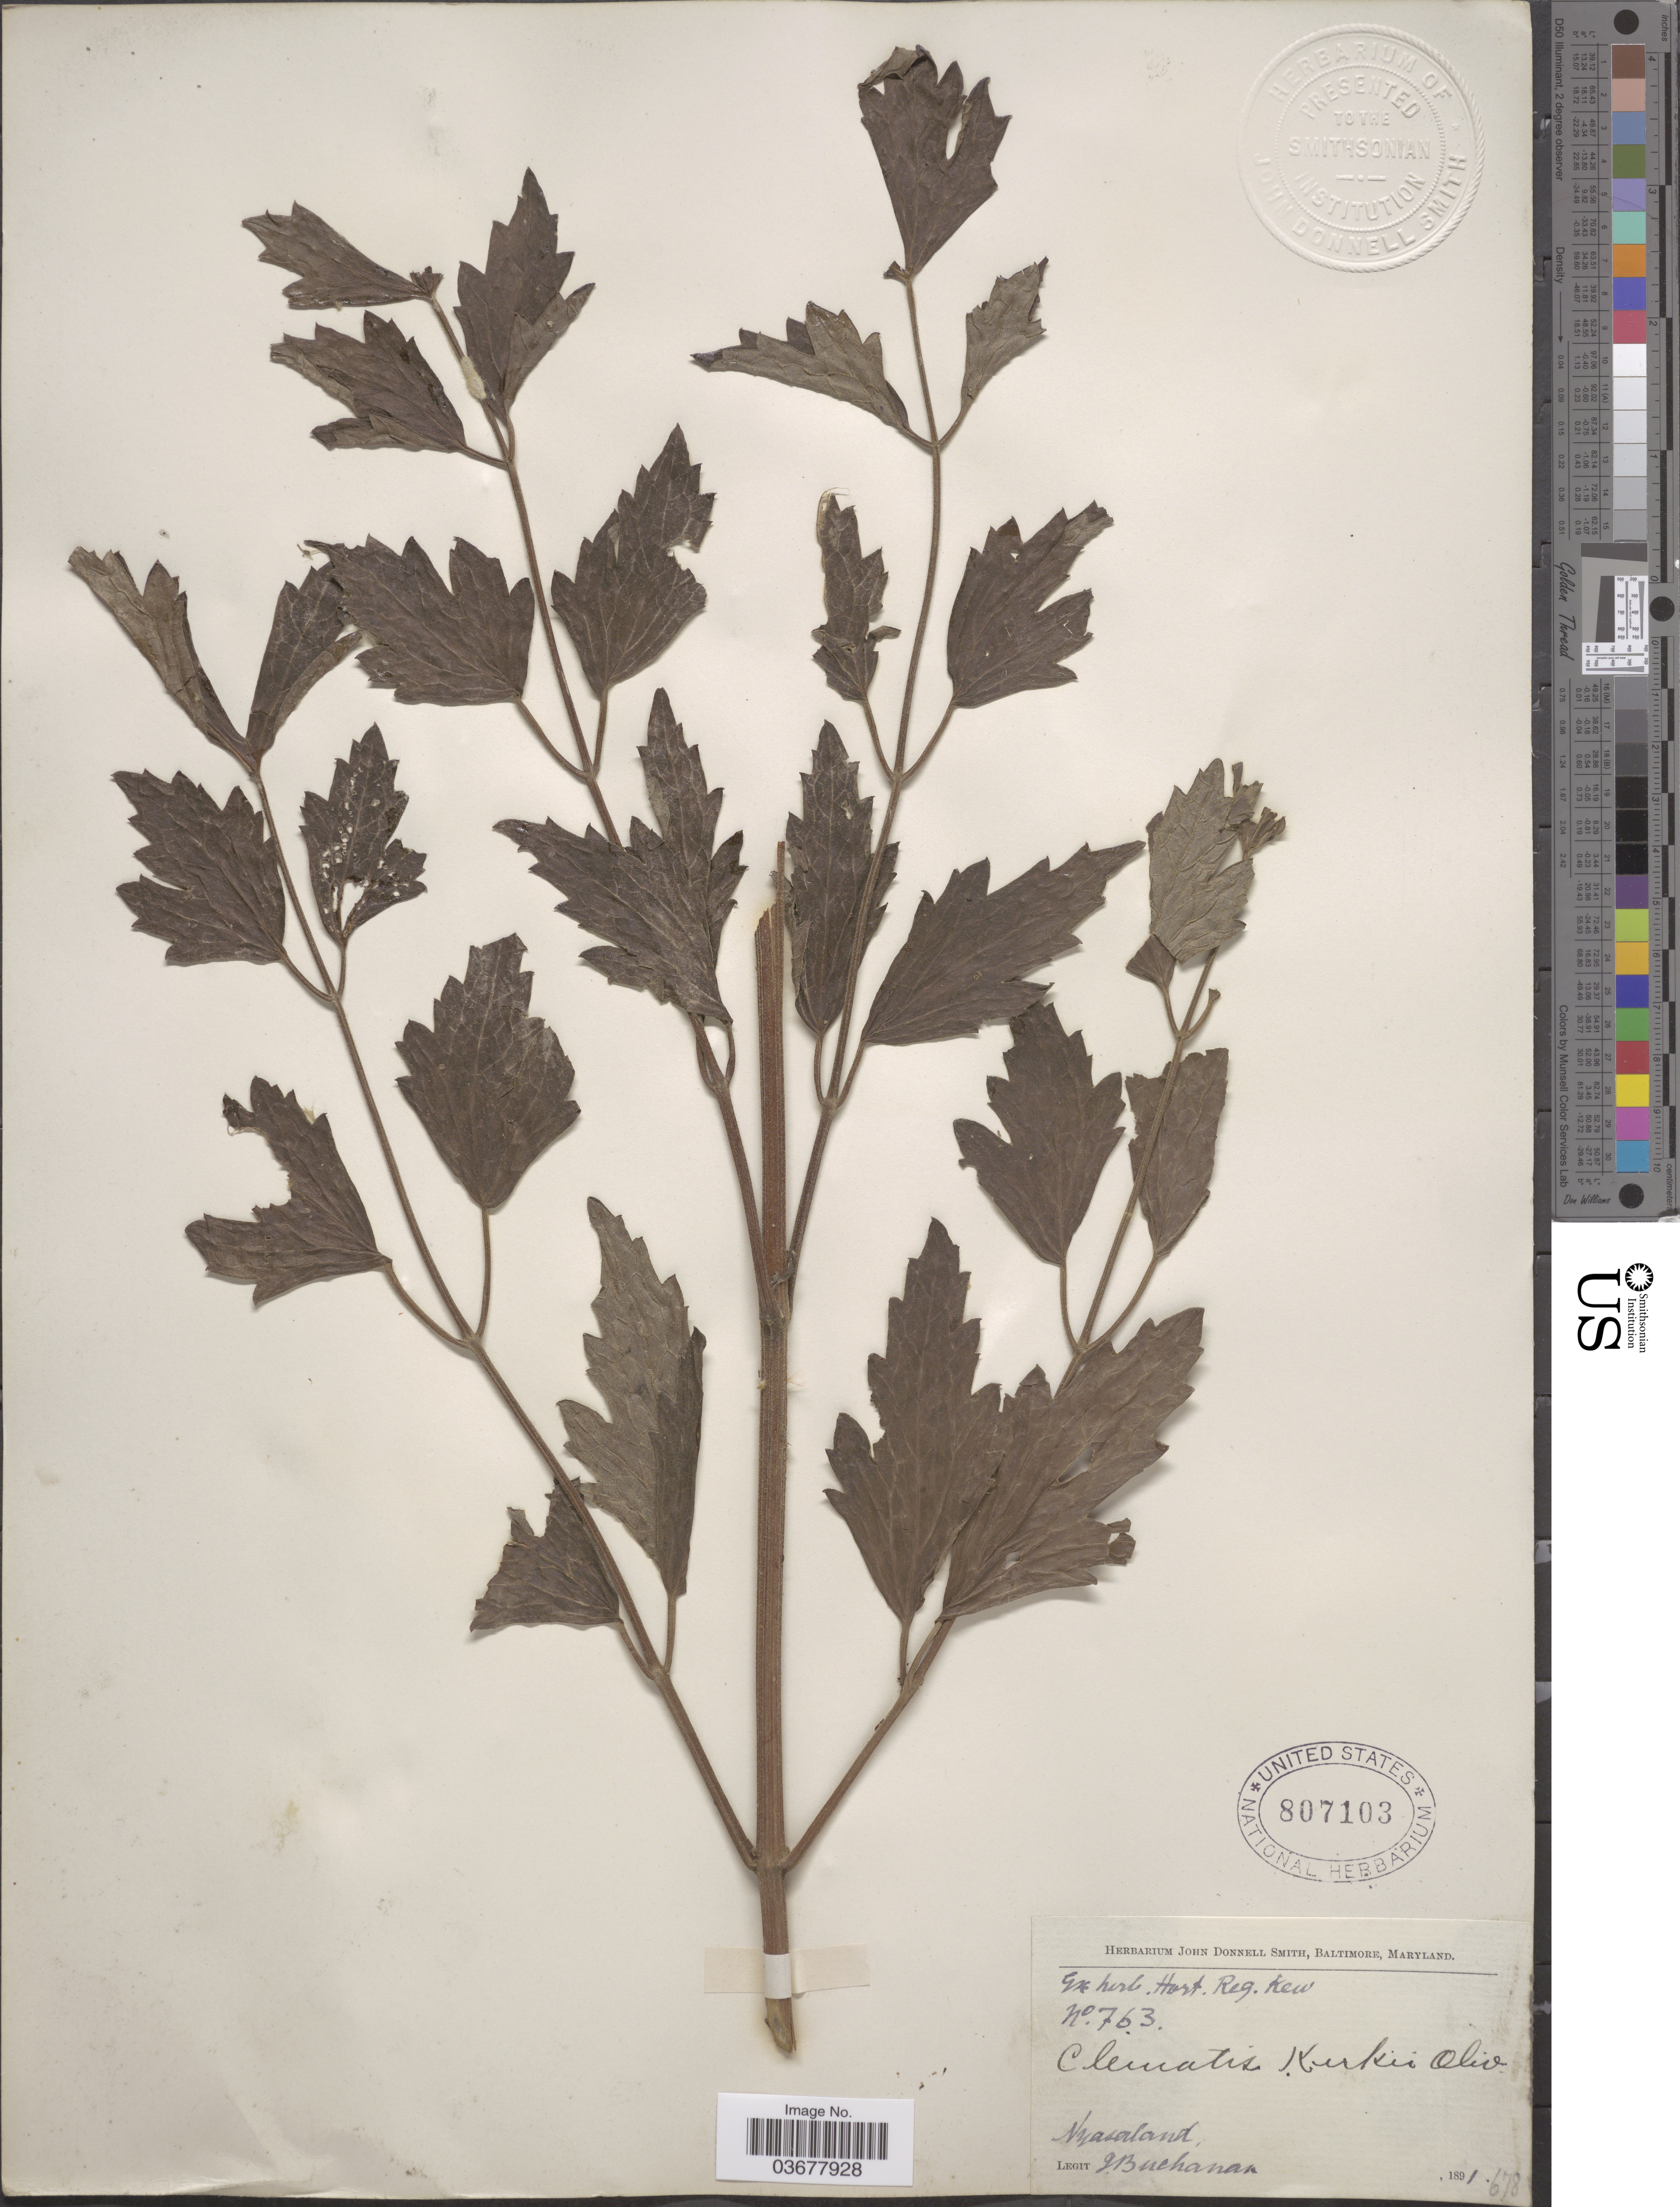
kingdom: Plantae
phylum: Tracheophyta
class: Magnoliopsida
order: Ranunculales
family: Ranunculaceae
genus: Clematis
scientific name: Clematis kirkii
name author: Oliv.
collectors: J. Buchanan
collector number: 763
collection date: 1891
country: Malawi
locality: Nyasaland.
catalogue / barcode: US 807103